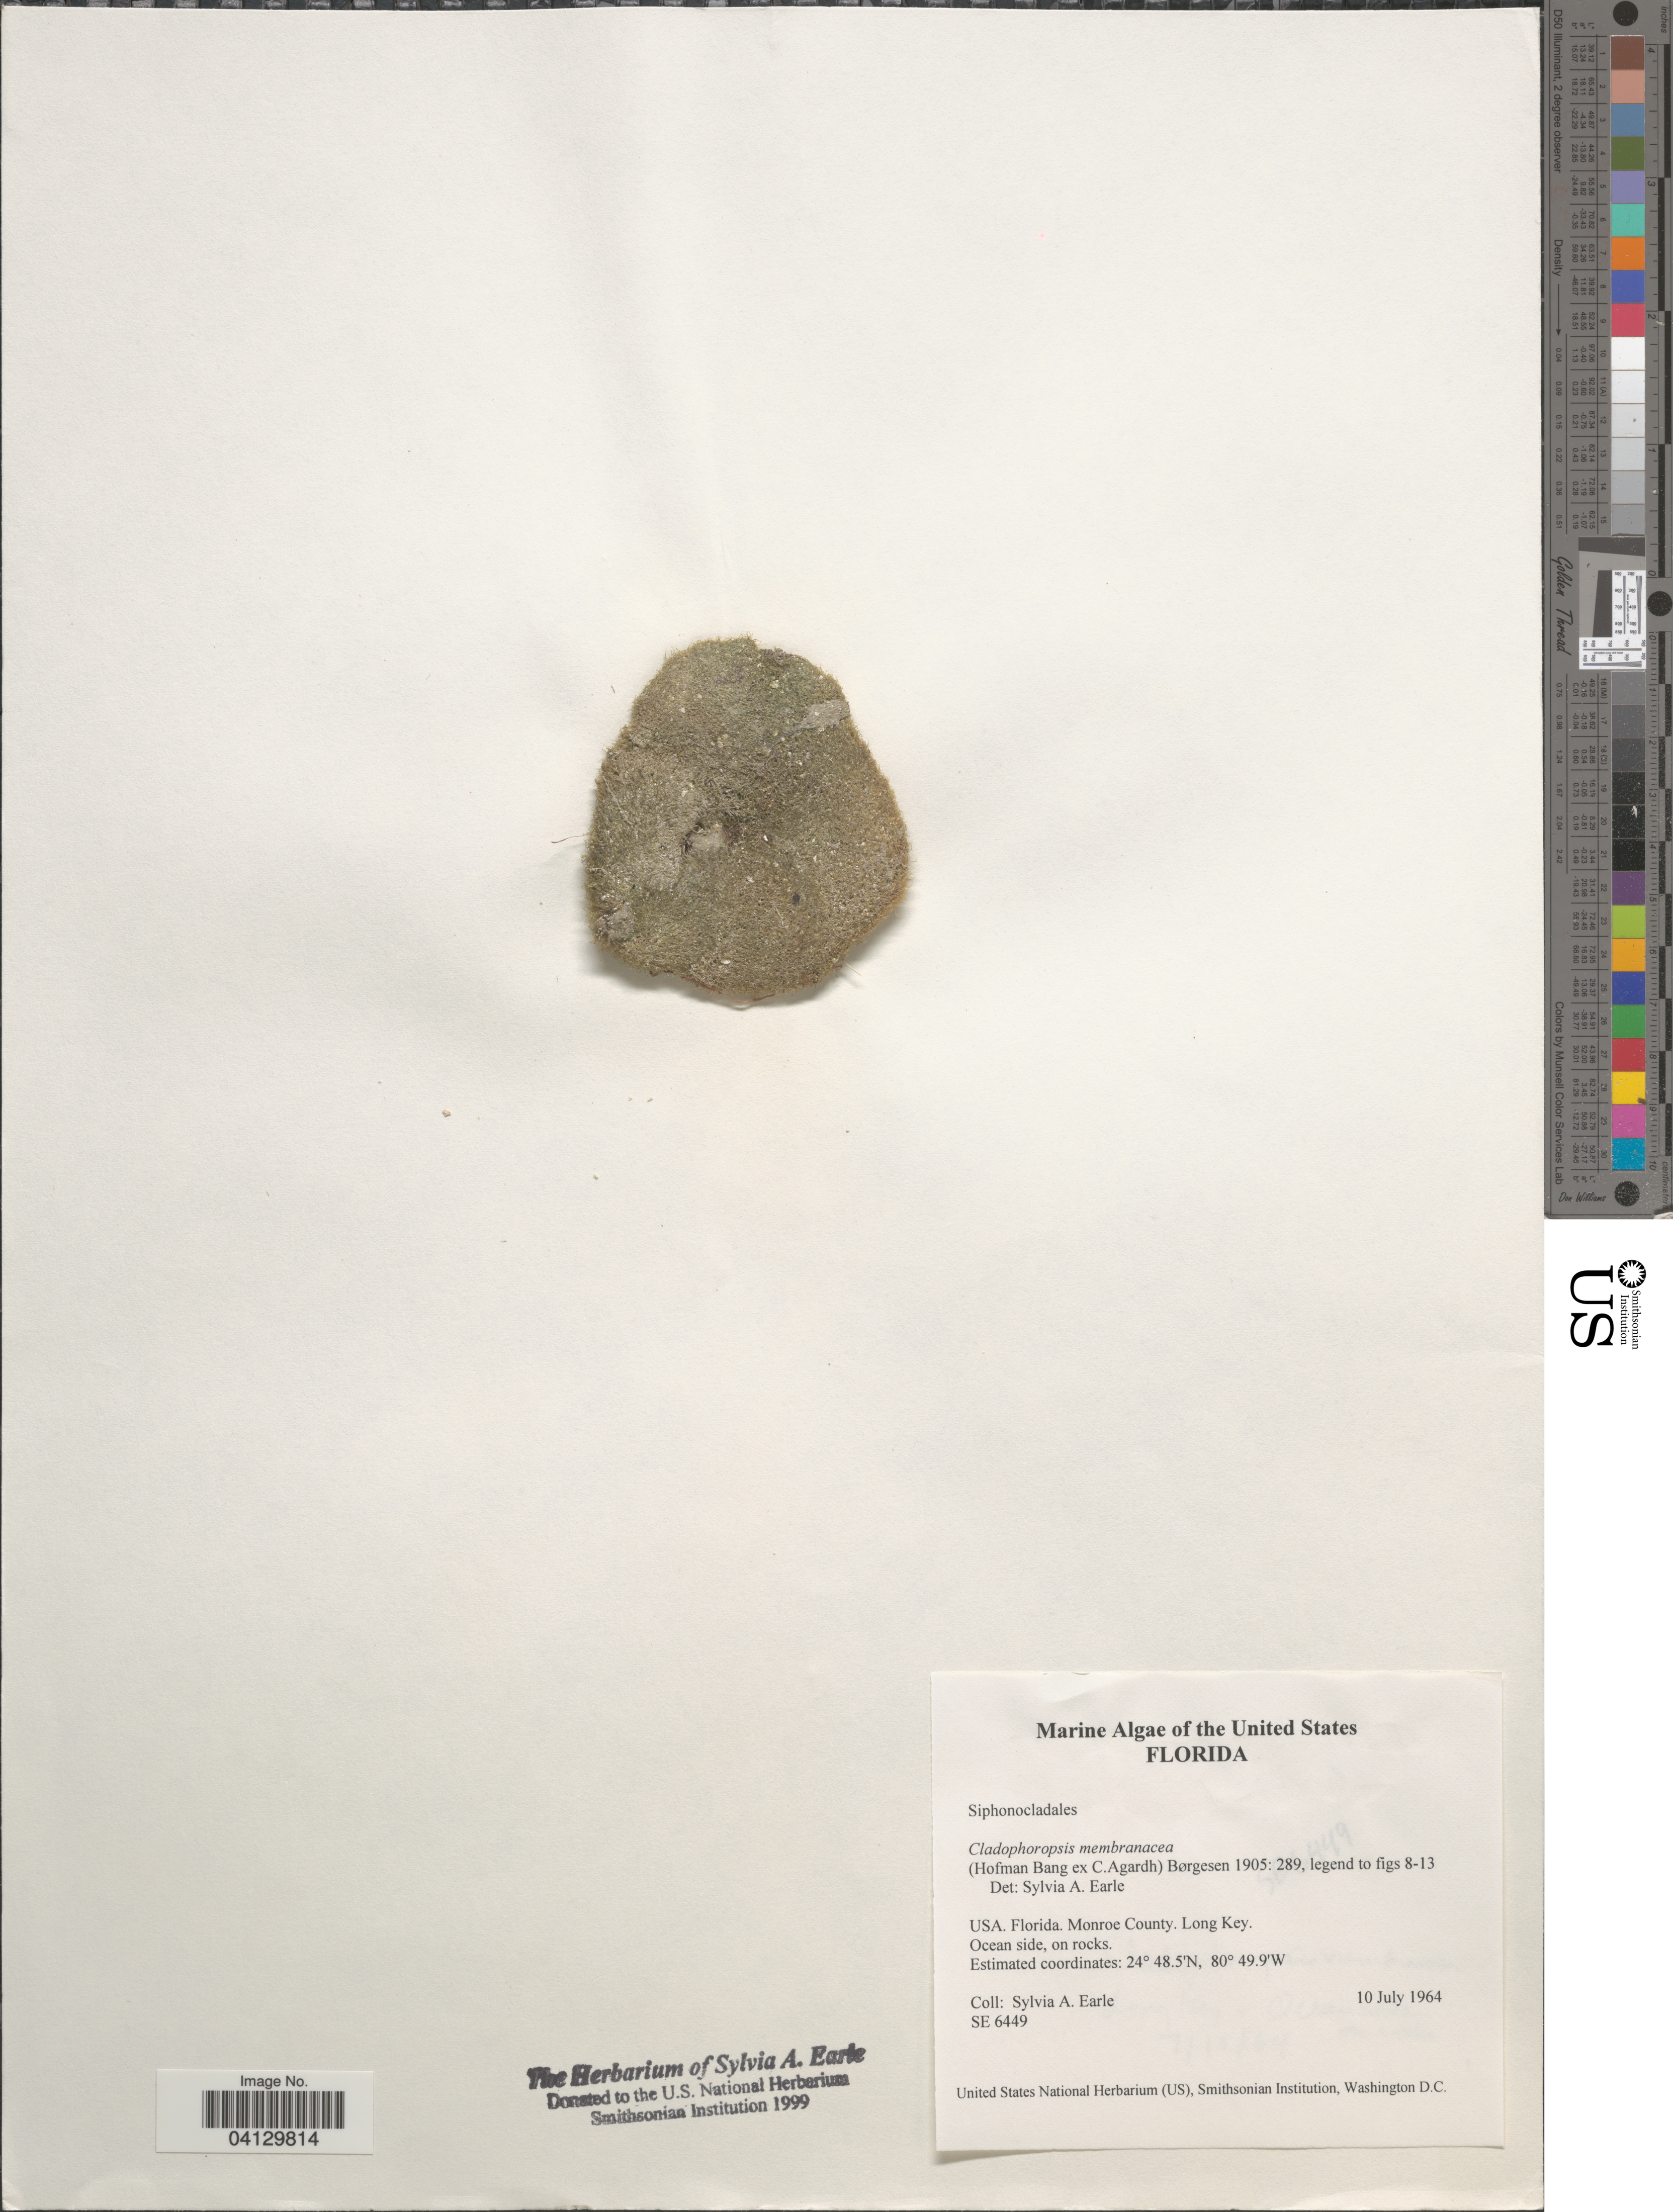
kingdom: Plantae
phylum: Chlorophyta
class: Ulvophyceae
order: Siphonocladales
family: Boodleaceae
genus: Cladophoropsis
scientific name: Cladophoropsis membranacea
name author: (Hofman-Bang) Børgesen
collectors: S. A. Earle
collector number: SE6449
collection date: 1964-07-10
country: United States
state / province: Florida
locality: Monroe County. Long Key. Ocean side, on rocks.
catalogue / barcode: US 329060